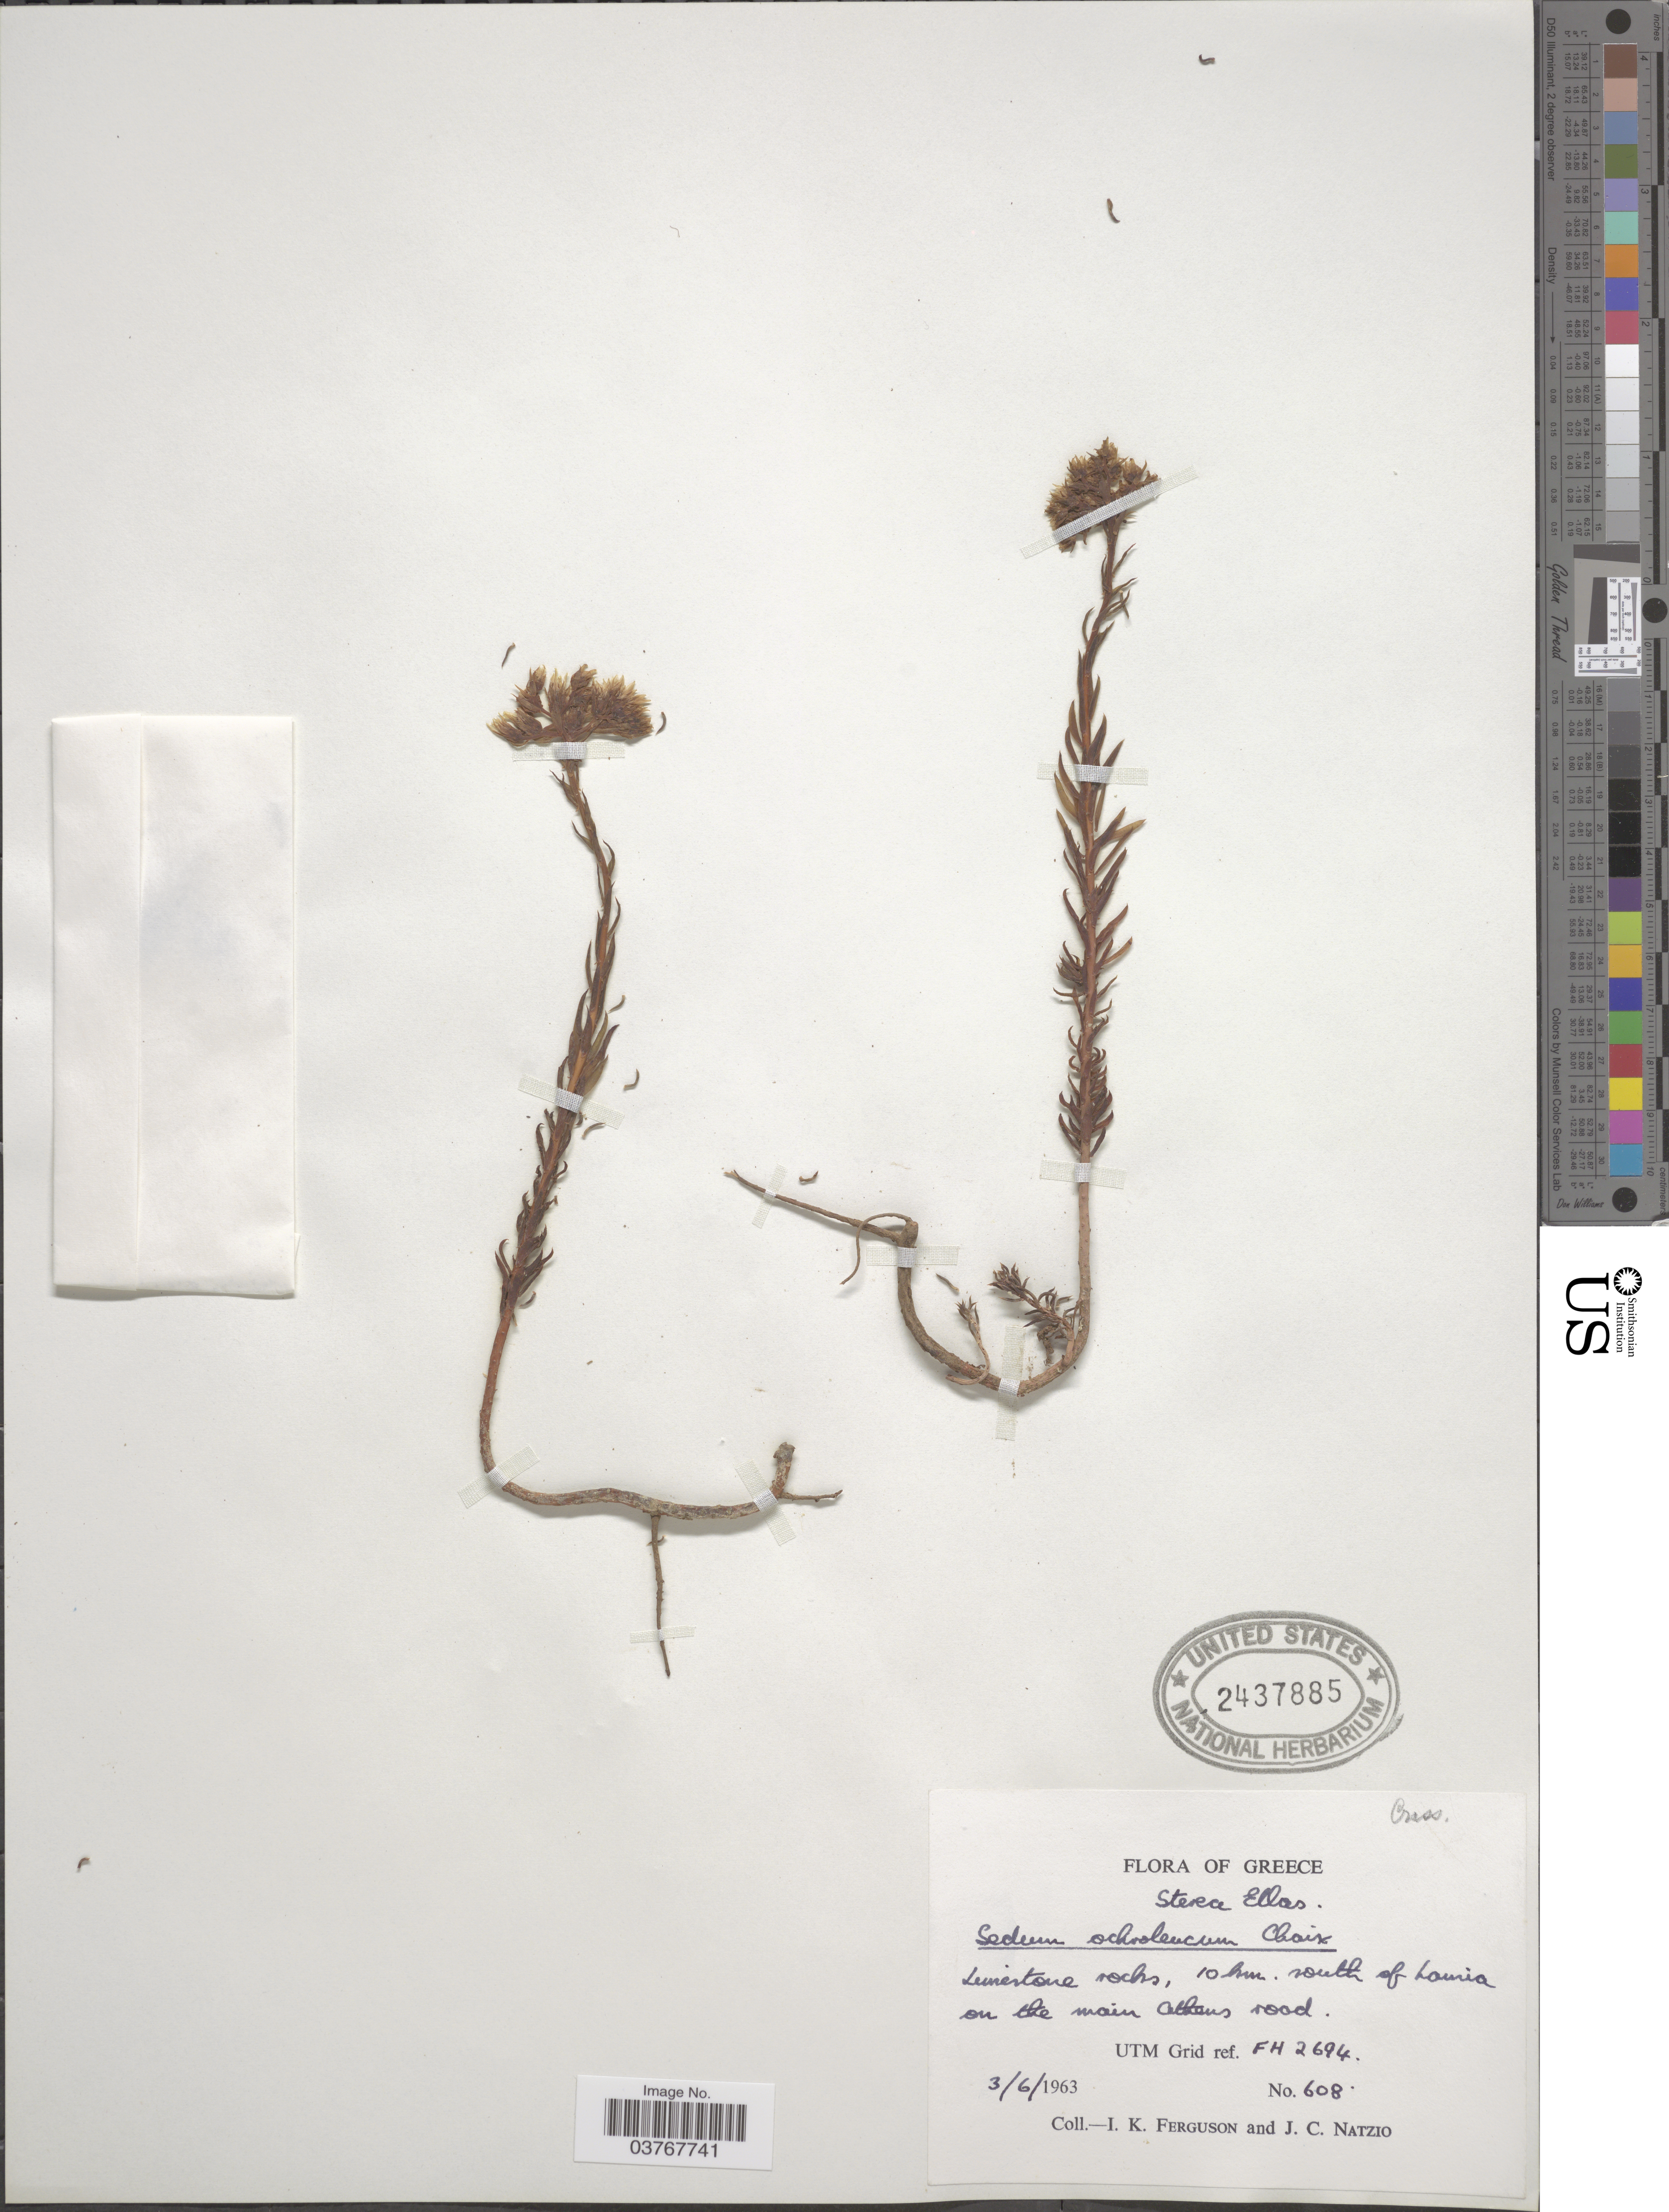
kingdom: Plantae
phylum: Tracheophyta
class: Magnoliopsida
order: Saxifragales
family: Crassulaceae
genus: Petrosedum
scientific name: Petrosedum ochroleucum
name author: (Chaix) Niederle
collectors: I. K. Ferguson & J. Natzio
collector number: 608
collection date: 1963-06-03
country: Greece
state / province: Central Greece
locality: Sterea Ellas. Limestone rocks, 10 km. south of Lamia on the main Athena road. UTM Grid ref. FH 2694.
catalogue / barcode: US 2437885